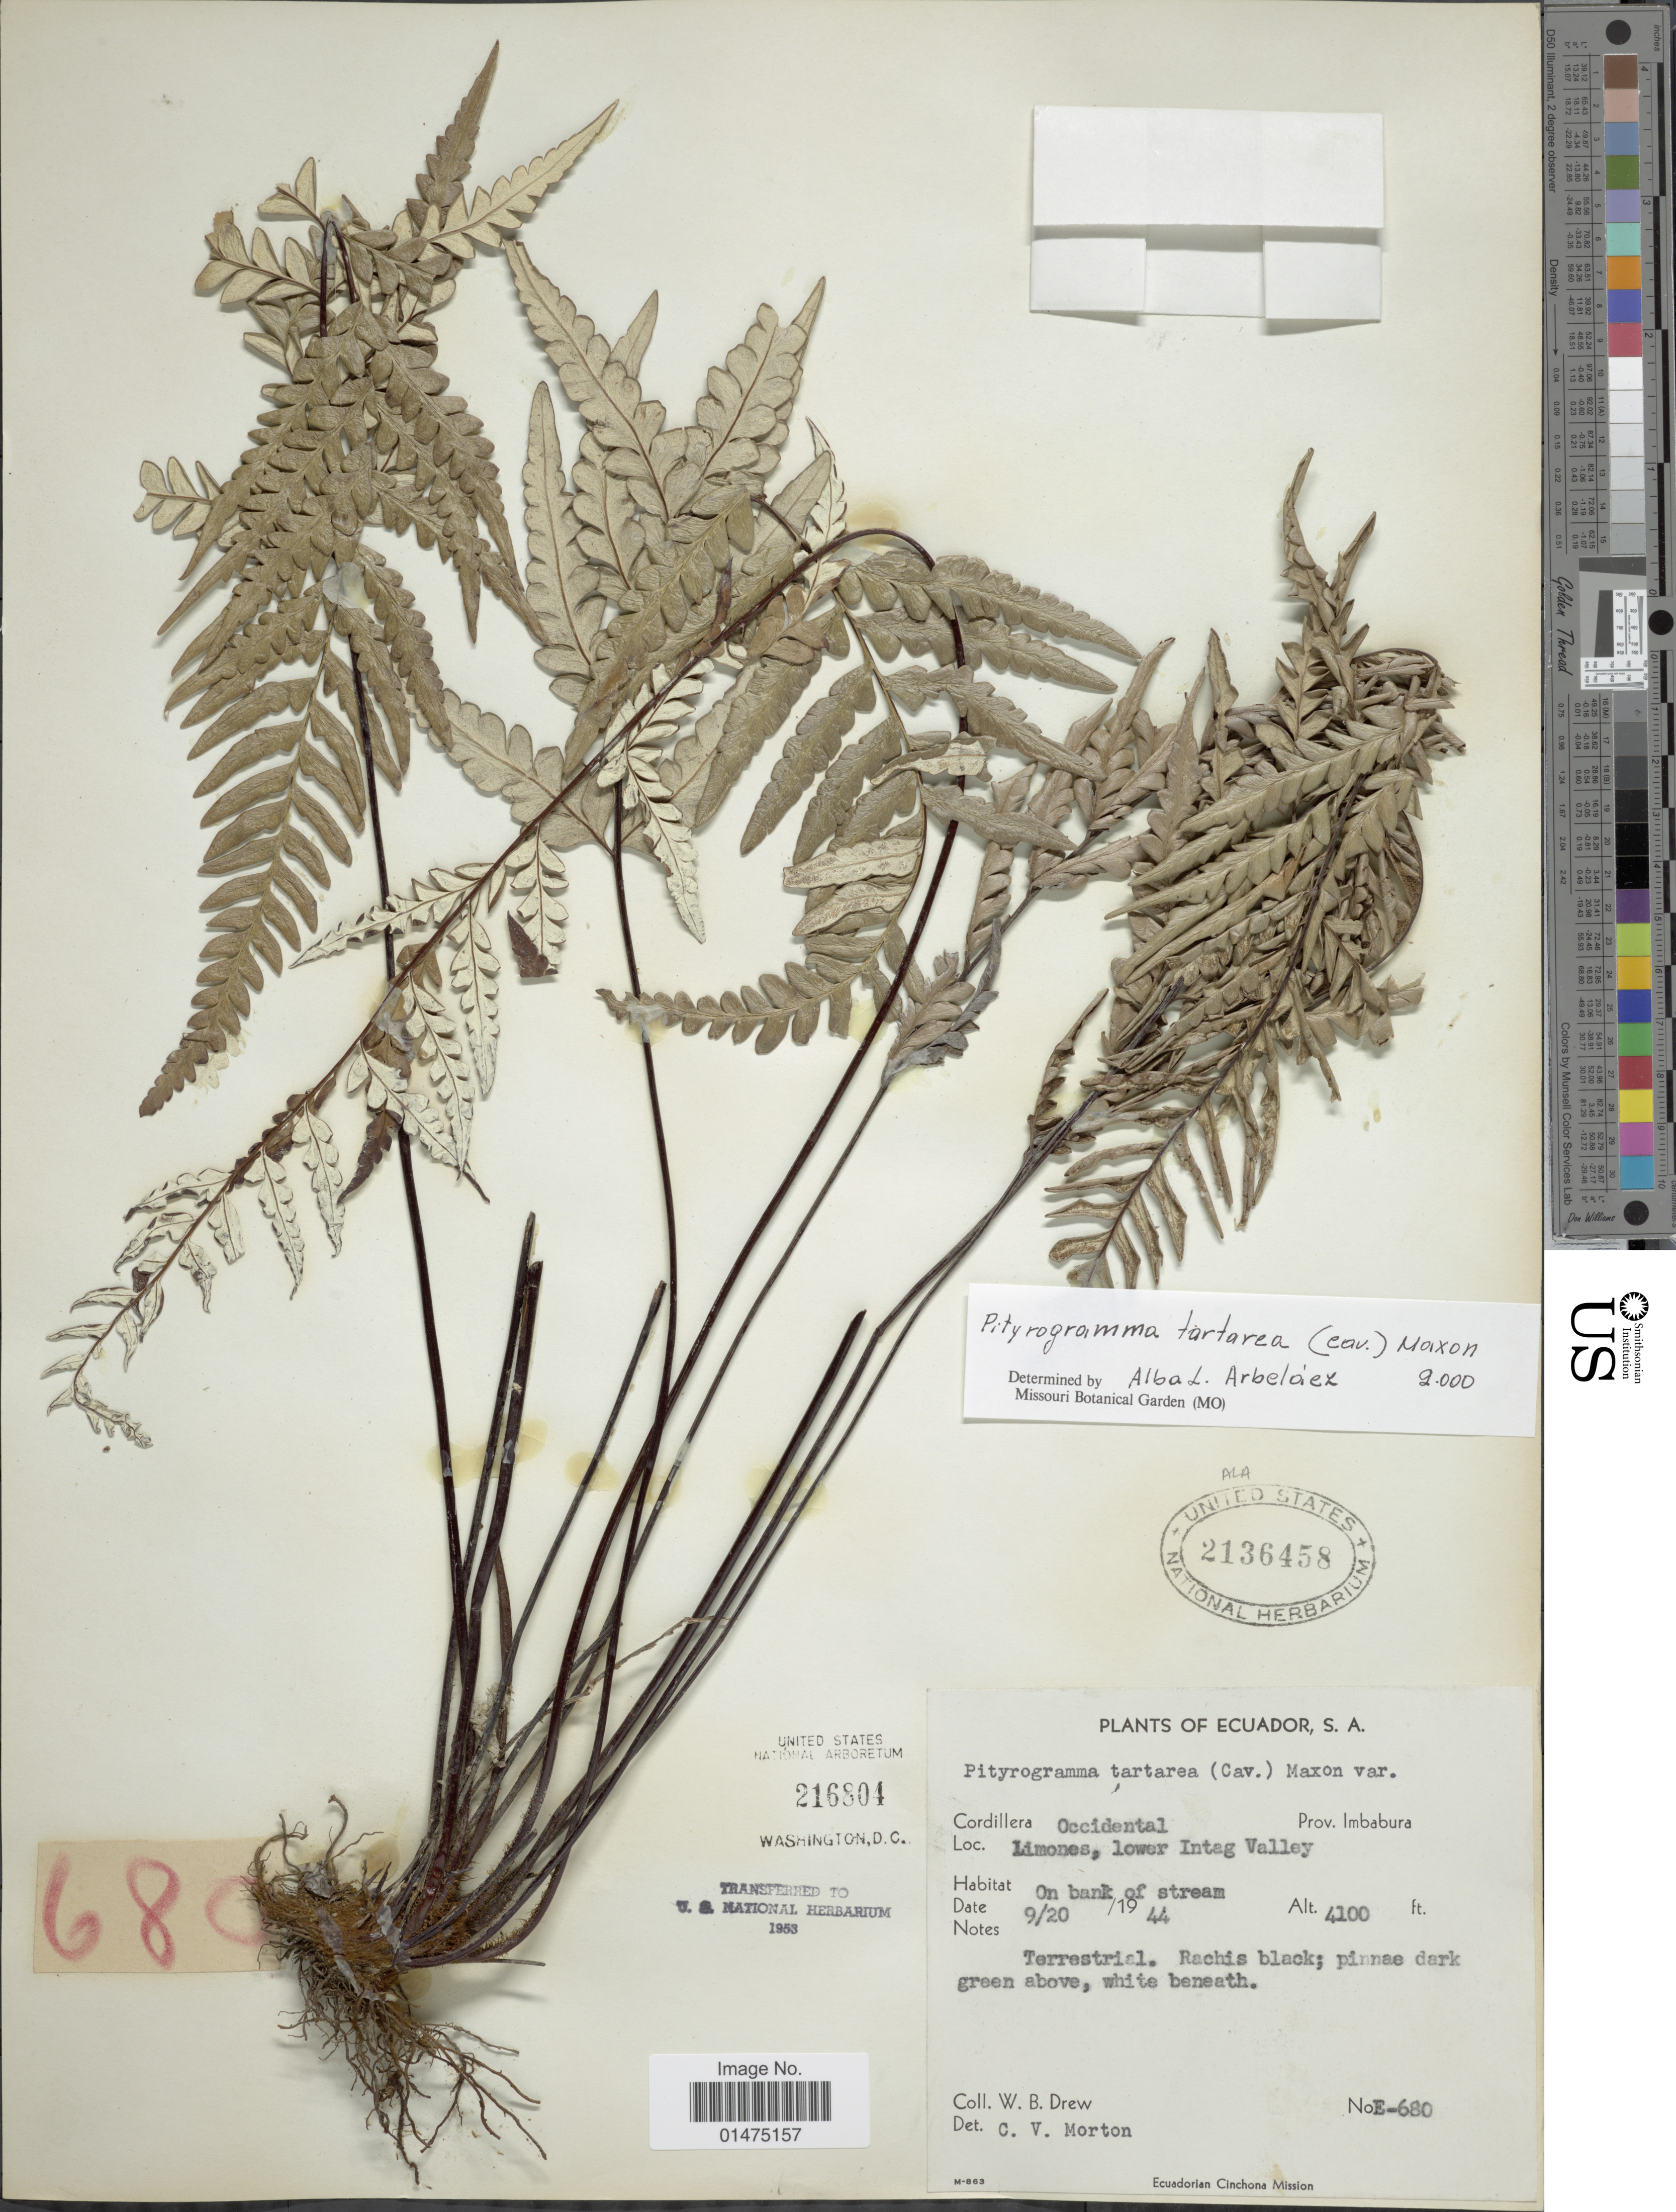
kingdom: Plantae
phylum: Tracheophyta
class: Polypodiopsida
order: Polypodiales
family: Pteridaceae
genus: Pityrogramma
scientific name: Pityrogramma tartarea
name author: (Cav.) Maxon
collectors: W. B. Drew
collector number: E-680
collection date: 1944-09-20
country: Ecuador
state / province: Imbabura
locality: Limones, lower Intag Valley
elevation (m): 1250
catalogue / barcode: US 216804